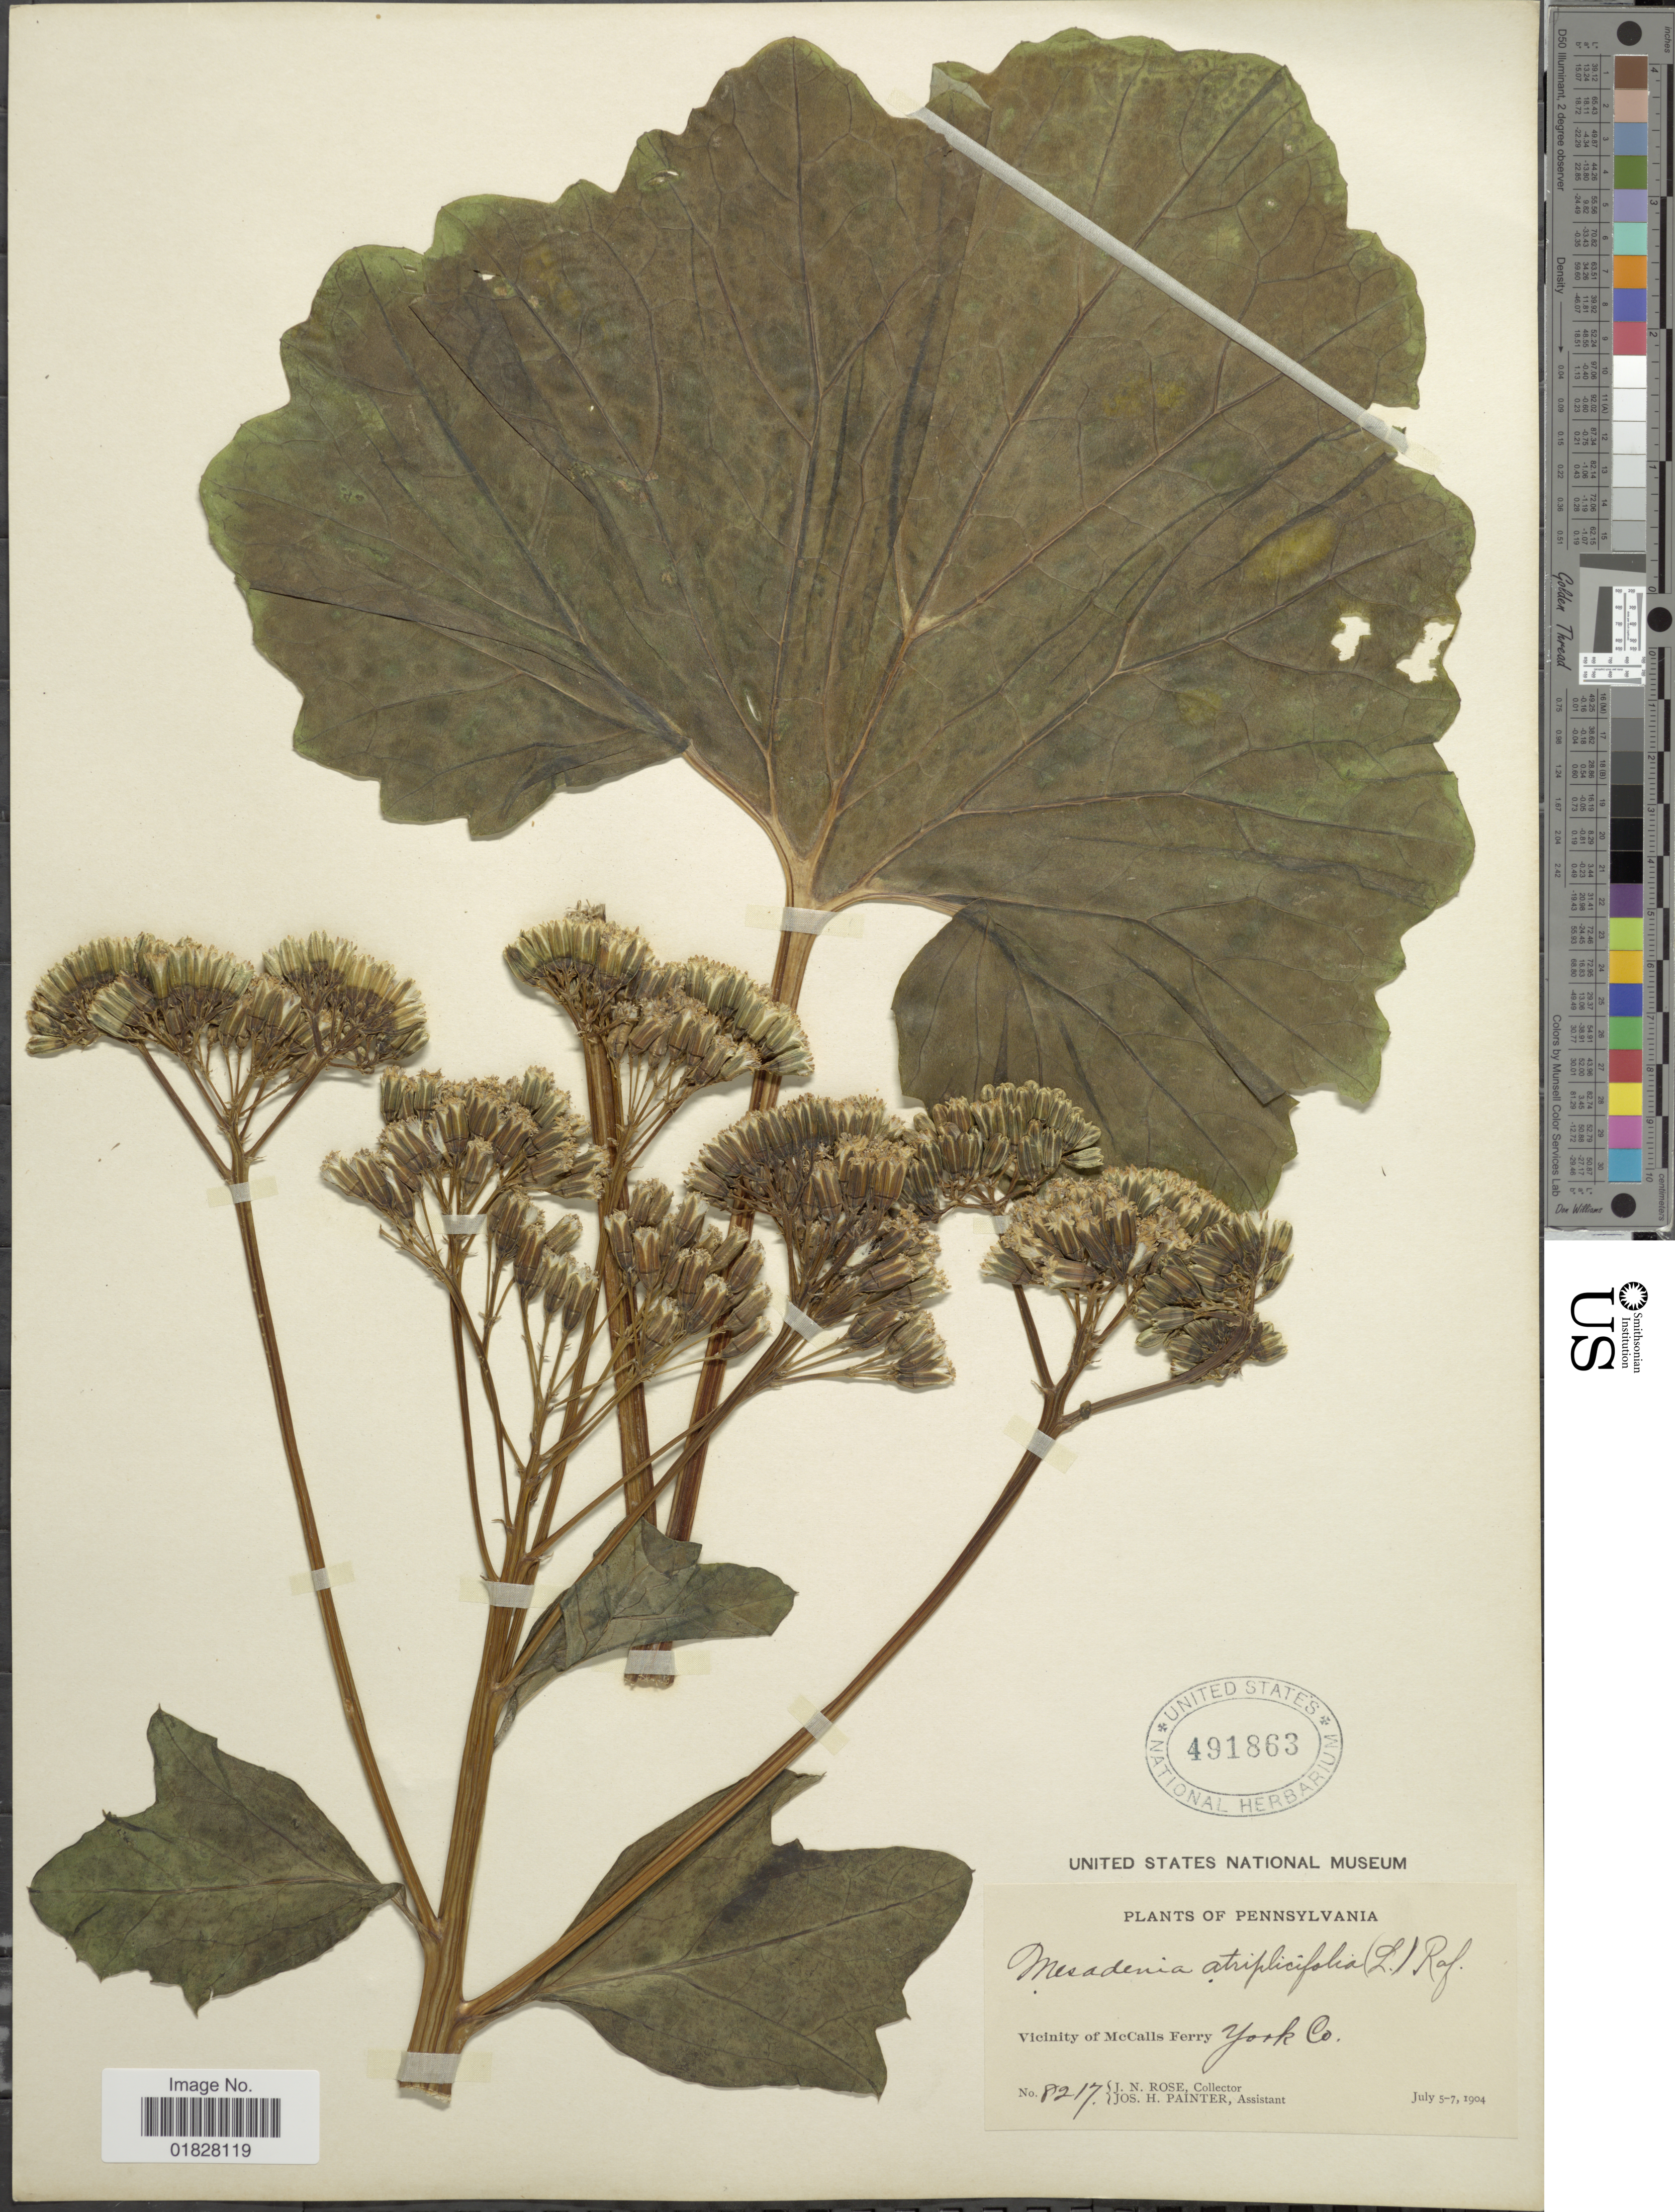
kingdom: Plantae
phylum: Tracheophyta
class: Magnoliopsida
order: Asterales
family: Asteraceae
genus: Arnoglossum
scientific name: Arnoglossum reniforme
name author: (Hook.) H. Rob.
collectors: J. N. Rose & J. H. Painter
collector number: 8217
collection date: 1904-07-05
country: United States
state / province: Pennsylvania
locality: Vicinity of McCalls Ferry, York Co.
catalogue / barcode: US 491863